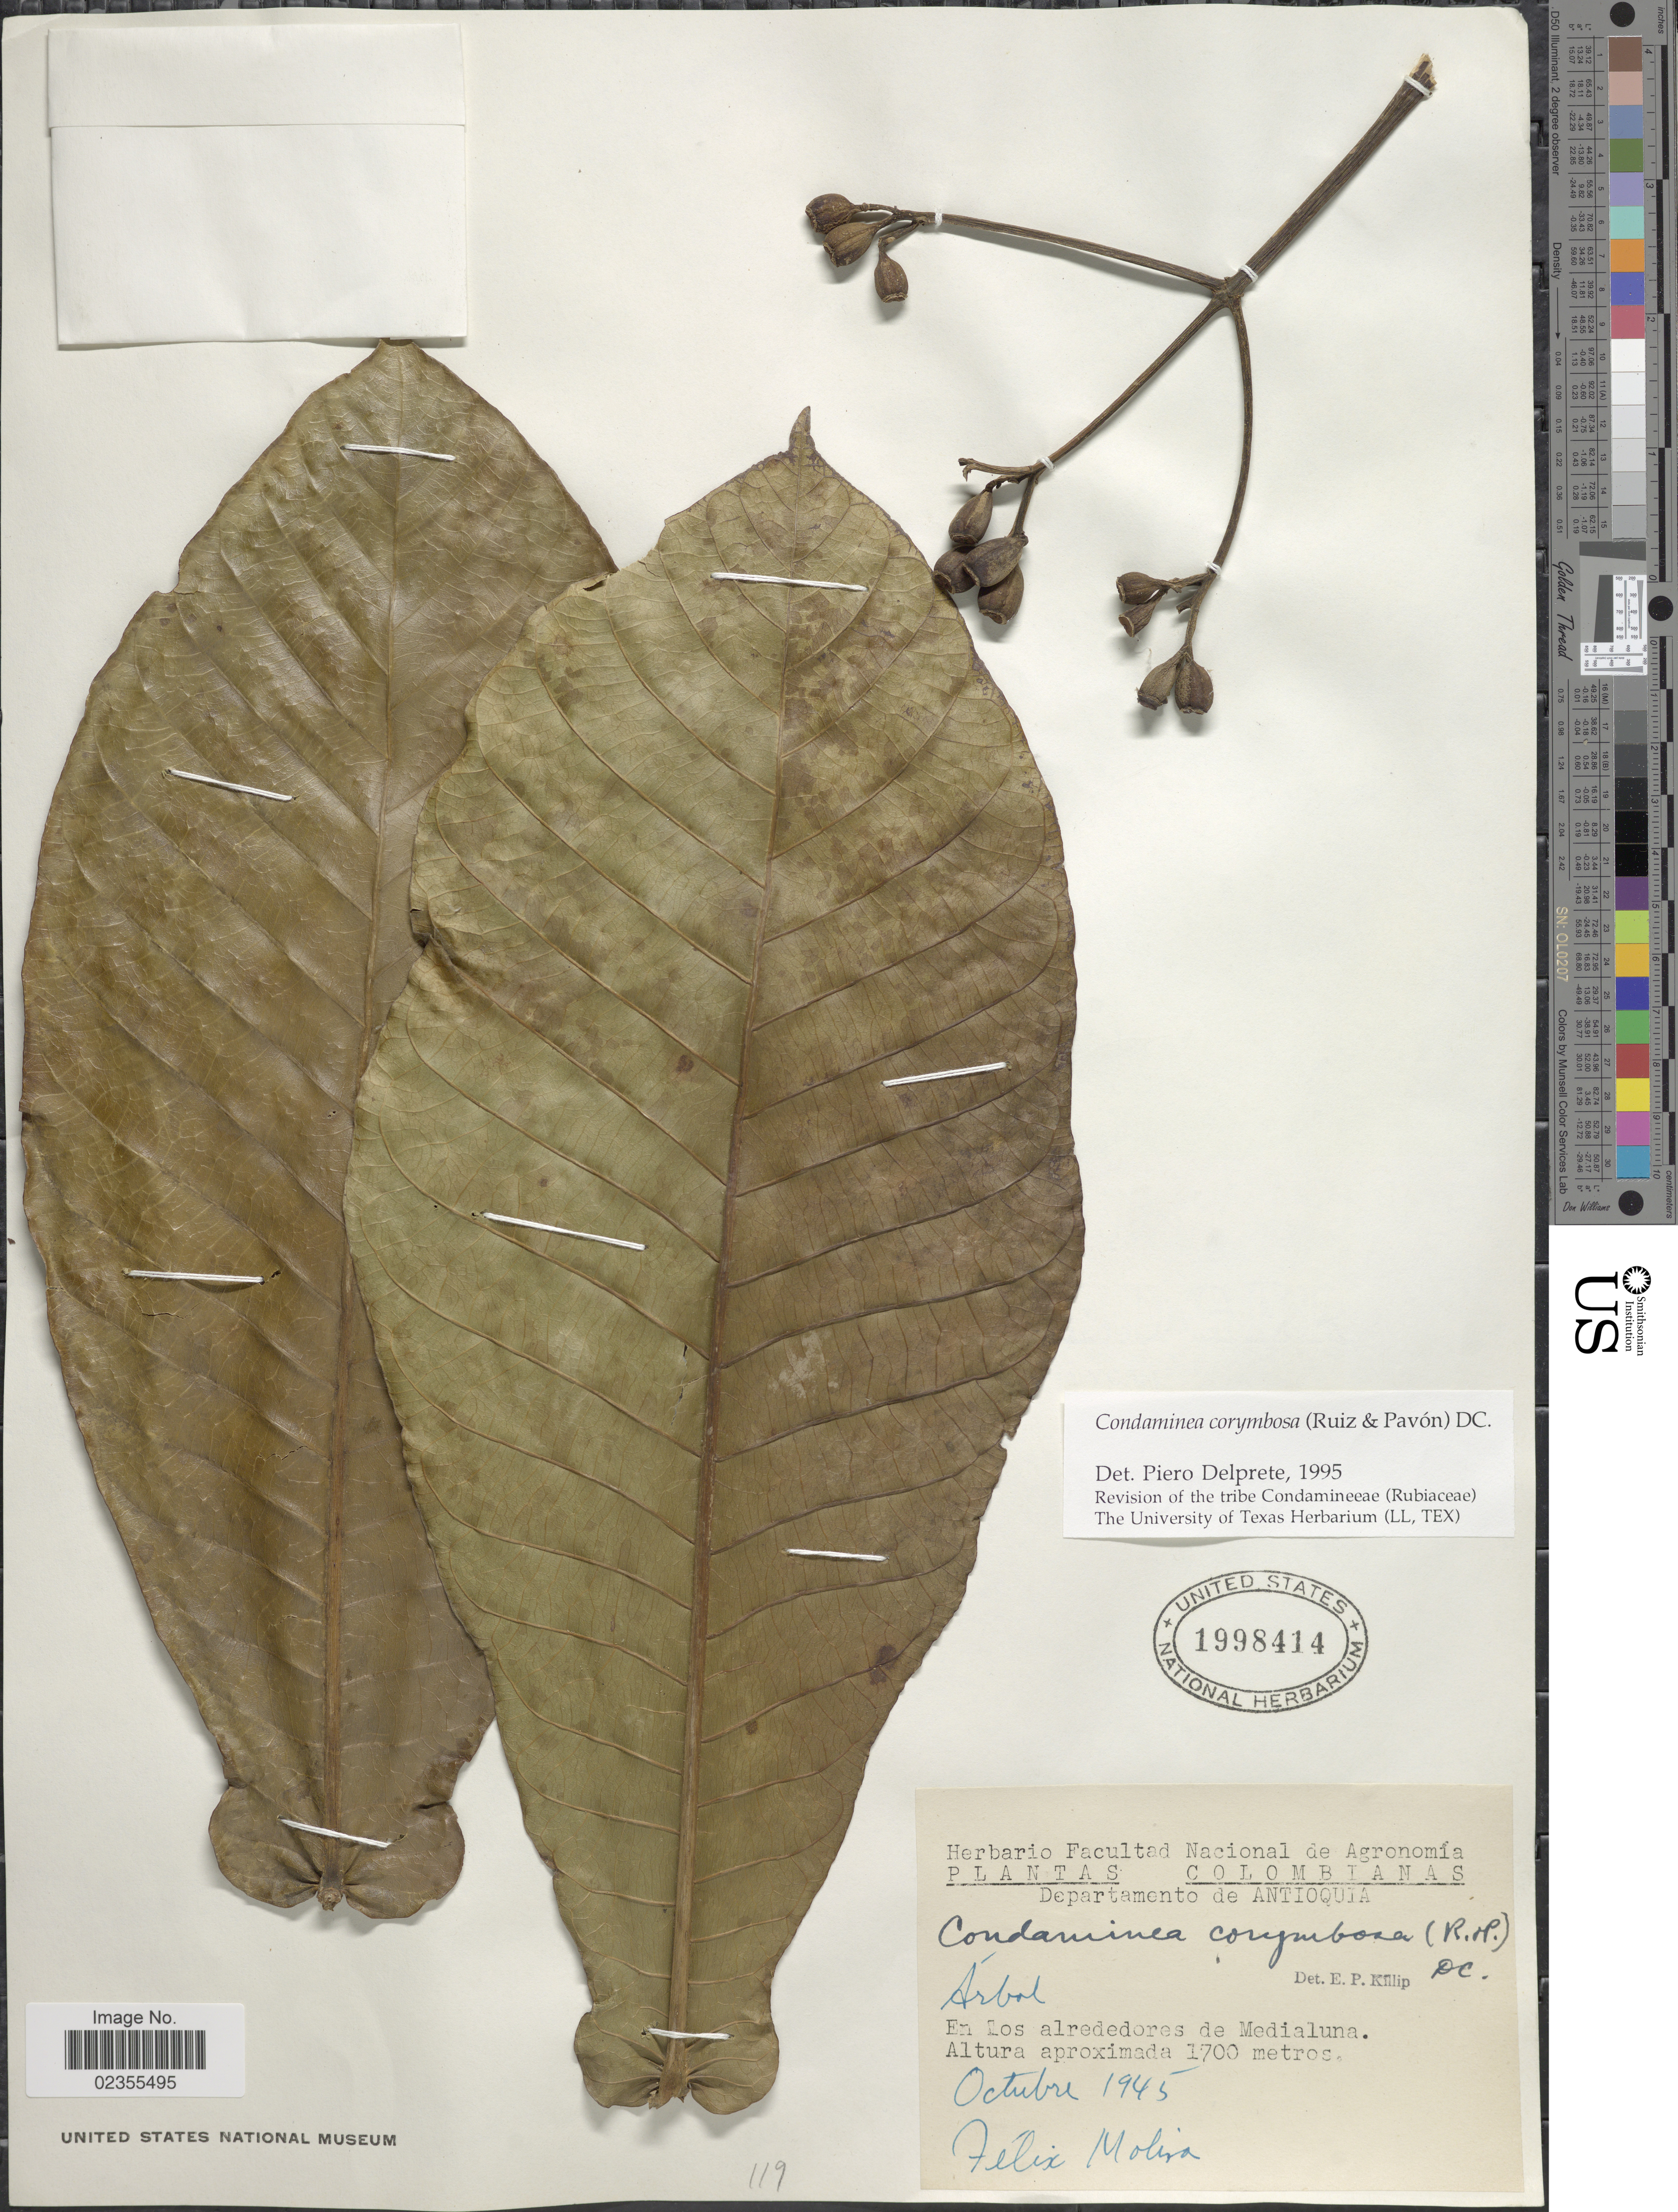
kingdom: Plantae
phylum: Tracheophyta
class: Magnoliopsida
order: Gentianales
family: Rubiaceae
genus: Condaminea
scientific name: Condaminea corymbosa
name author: (Ruiz & Pav.) DC.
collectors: F. Molina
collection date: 1945-10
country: Colombia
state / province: Antioquia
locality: En los alrededores de Medialuna.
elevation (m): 1700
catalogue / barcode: US 1998414